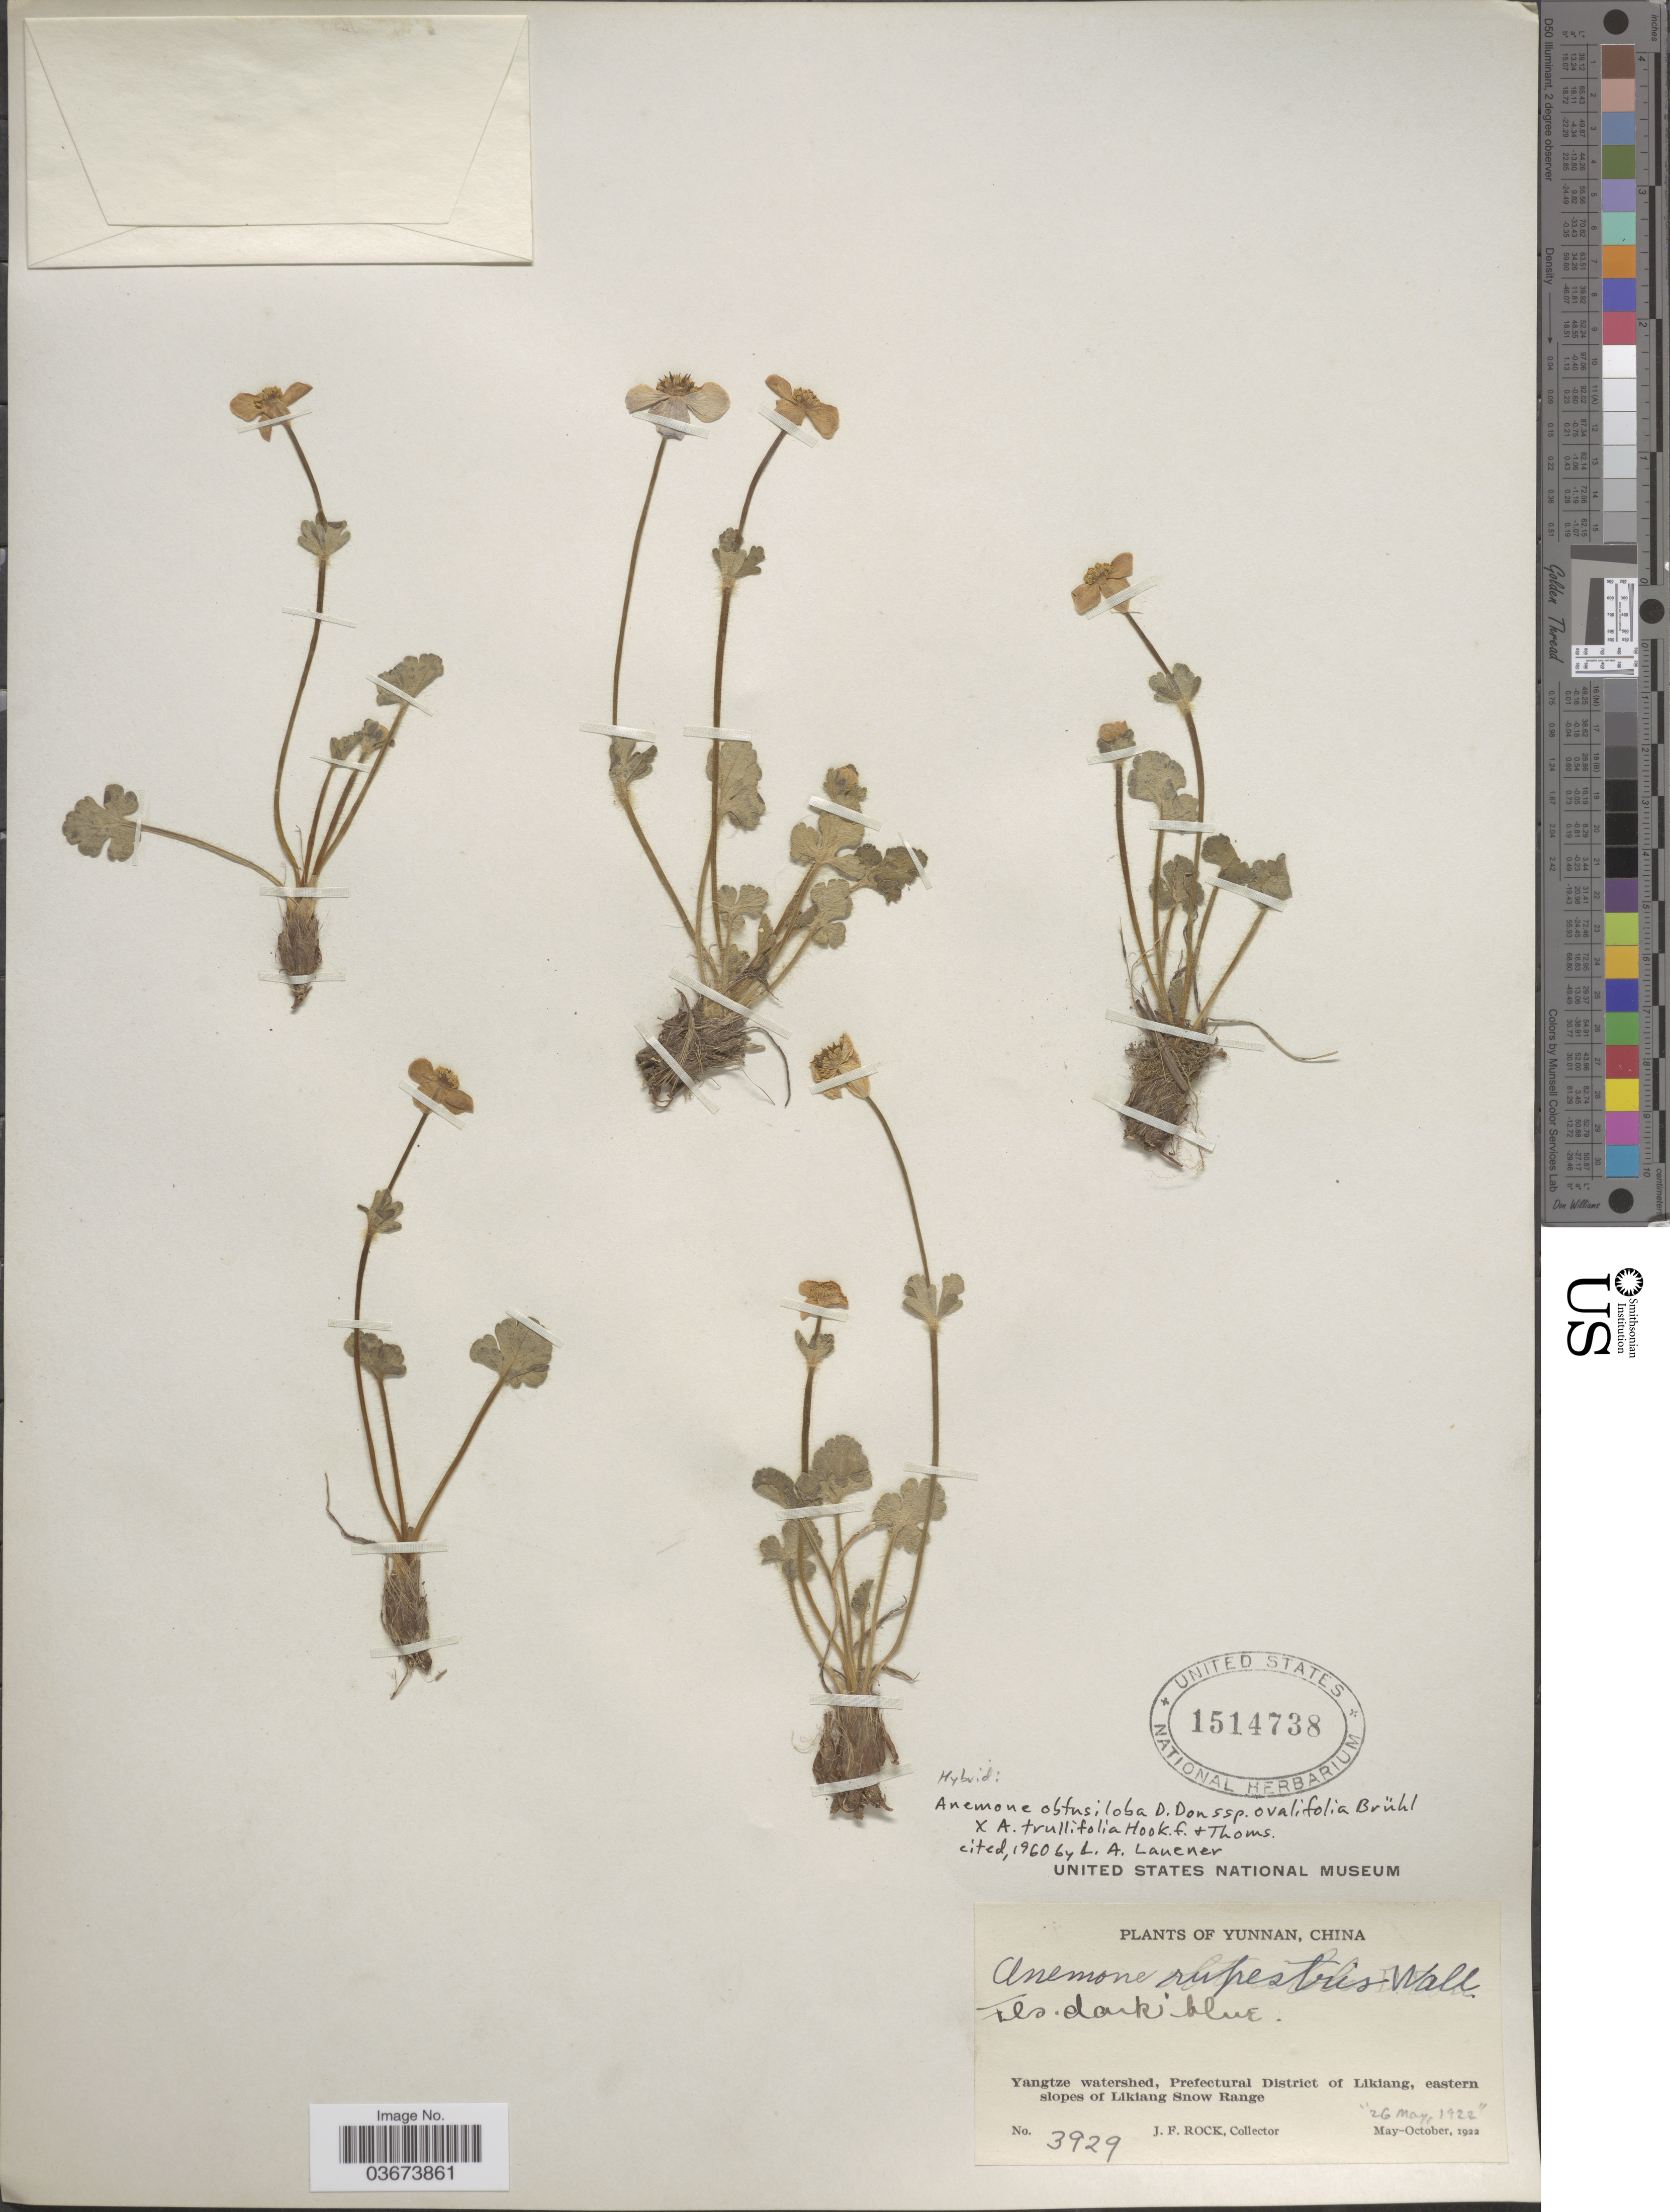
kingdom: Plantae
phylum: Tracheophyta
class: Magnoliopsida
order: Ranunculales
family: Ranunculaceae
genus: Anemone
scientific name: Anemone obtusiloba subsp. obtusiloba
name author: D. Don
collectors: J. Rock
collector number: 3929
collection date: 1922-05-26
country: China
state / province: Yunnan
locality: Yangtze watershed, Prefectural District of Likiang, eastern slopes of Likiang Snow Range.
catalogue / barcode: US 1514738